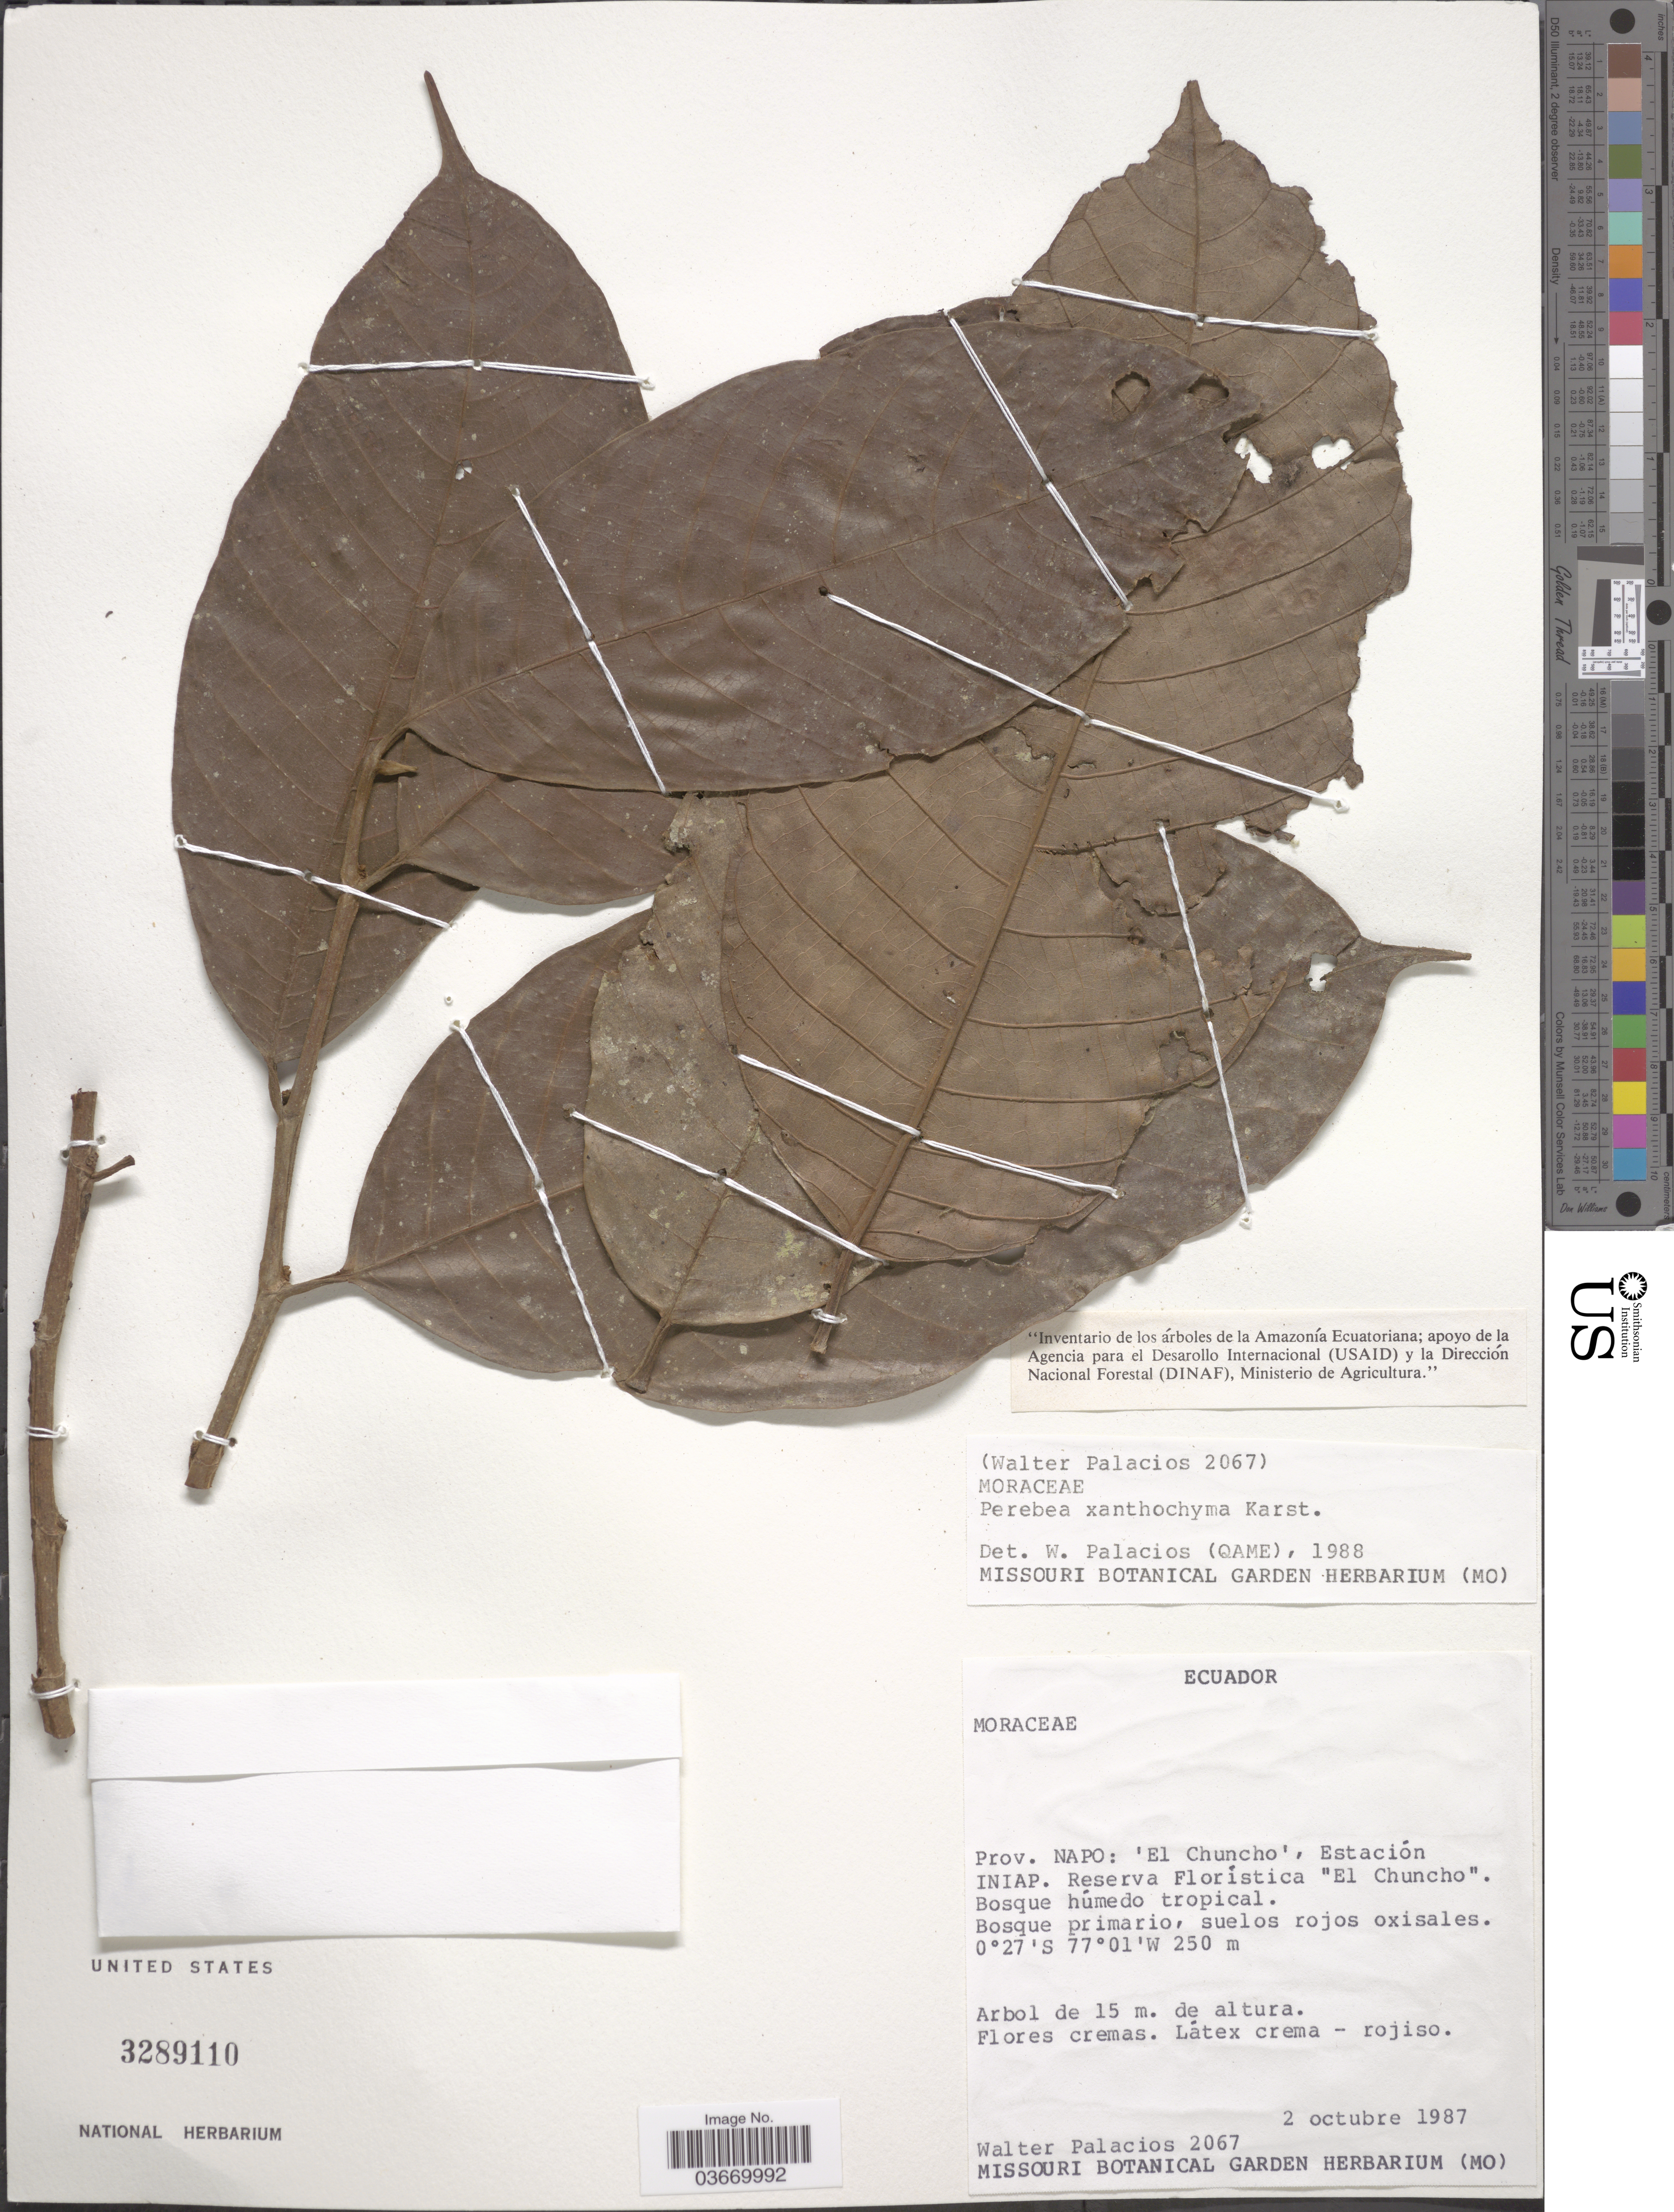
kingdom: Plantae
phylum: Tracheophyta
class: Magnoliopsida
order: Rosales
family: Moraceae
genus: Perebea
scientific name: Perebea xanthochyma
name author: H. Karst.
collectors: W. Palacios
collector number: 2067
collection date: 1987-10-02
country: Ecuador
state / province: Napo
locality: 'El Chuncho', Estación Iniap. Reserva Floristica 'El Chuncho'.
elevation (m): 250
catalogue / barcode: US 3289110